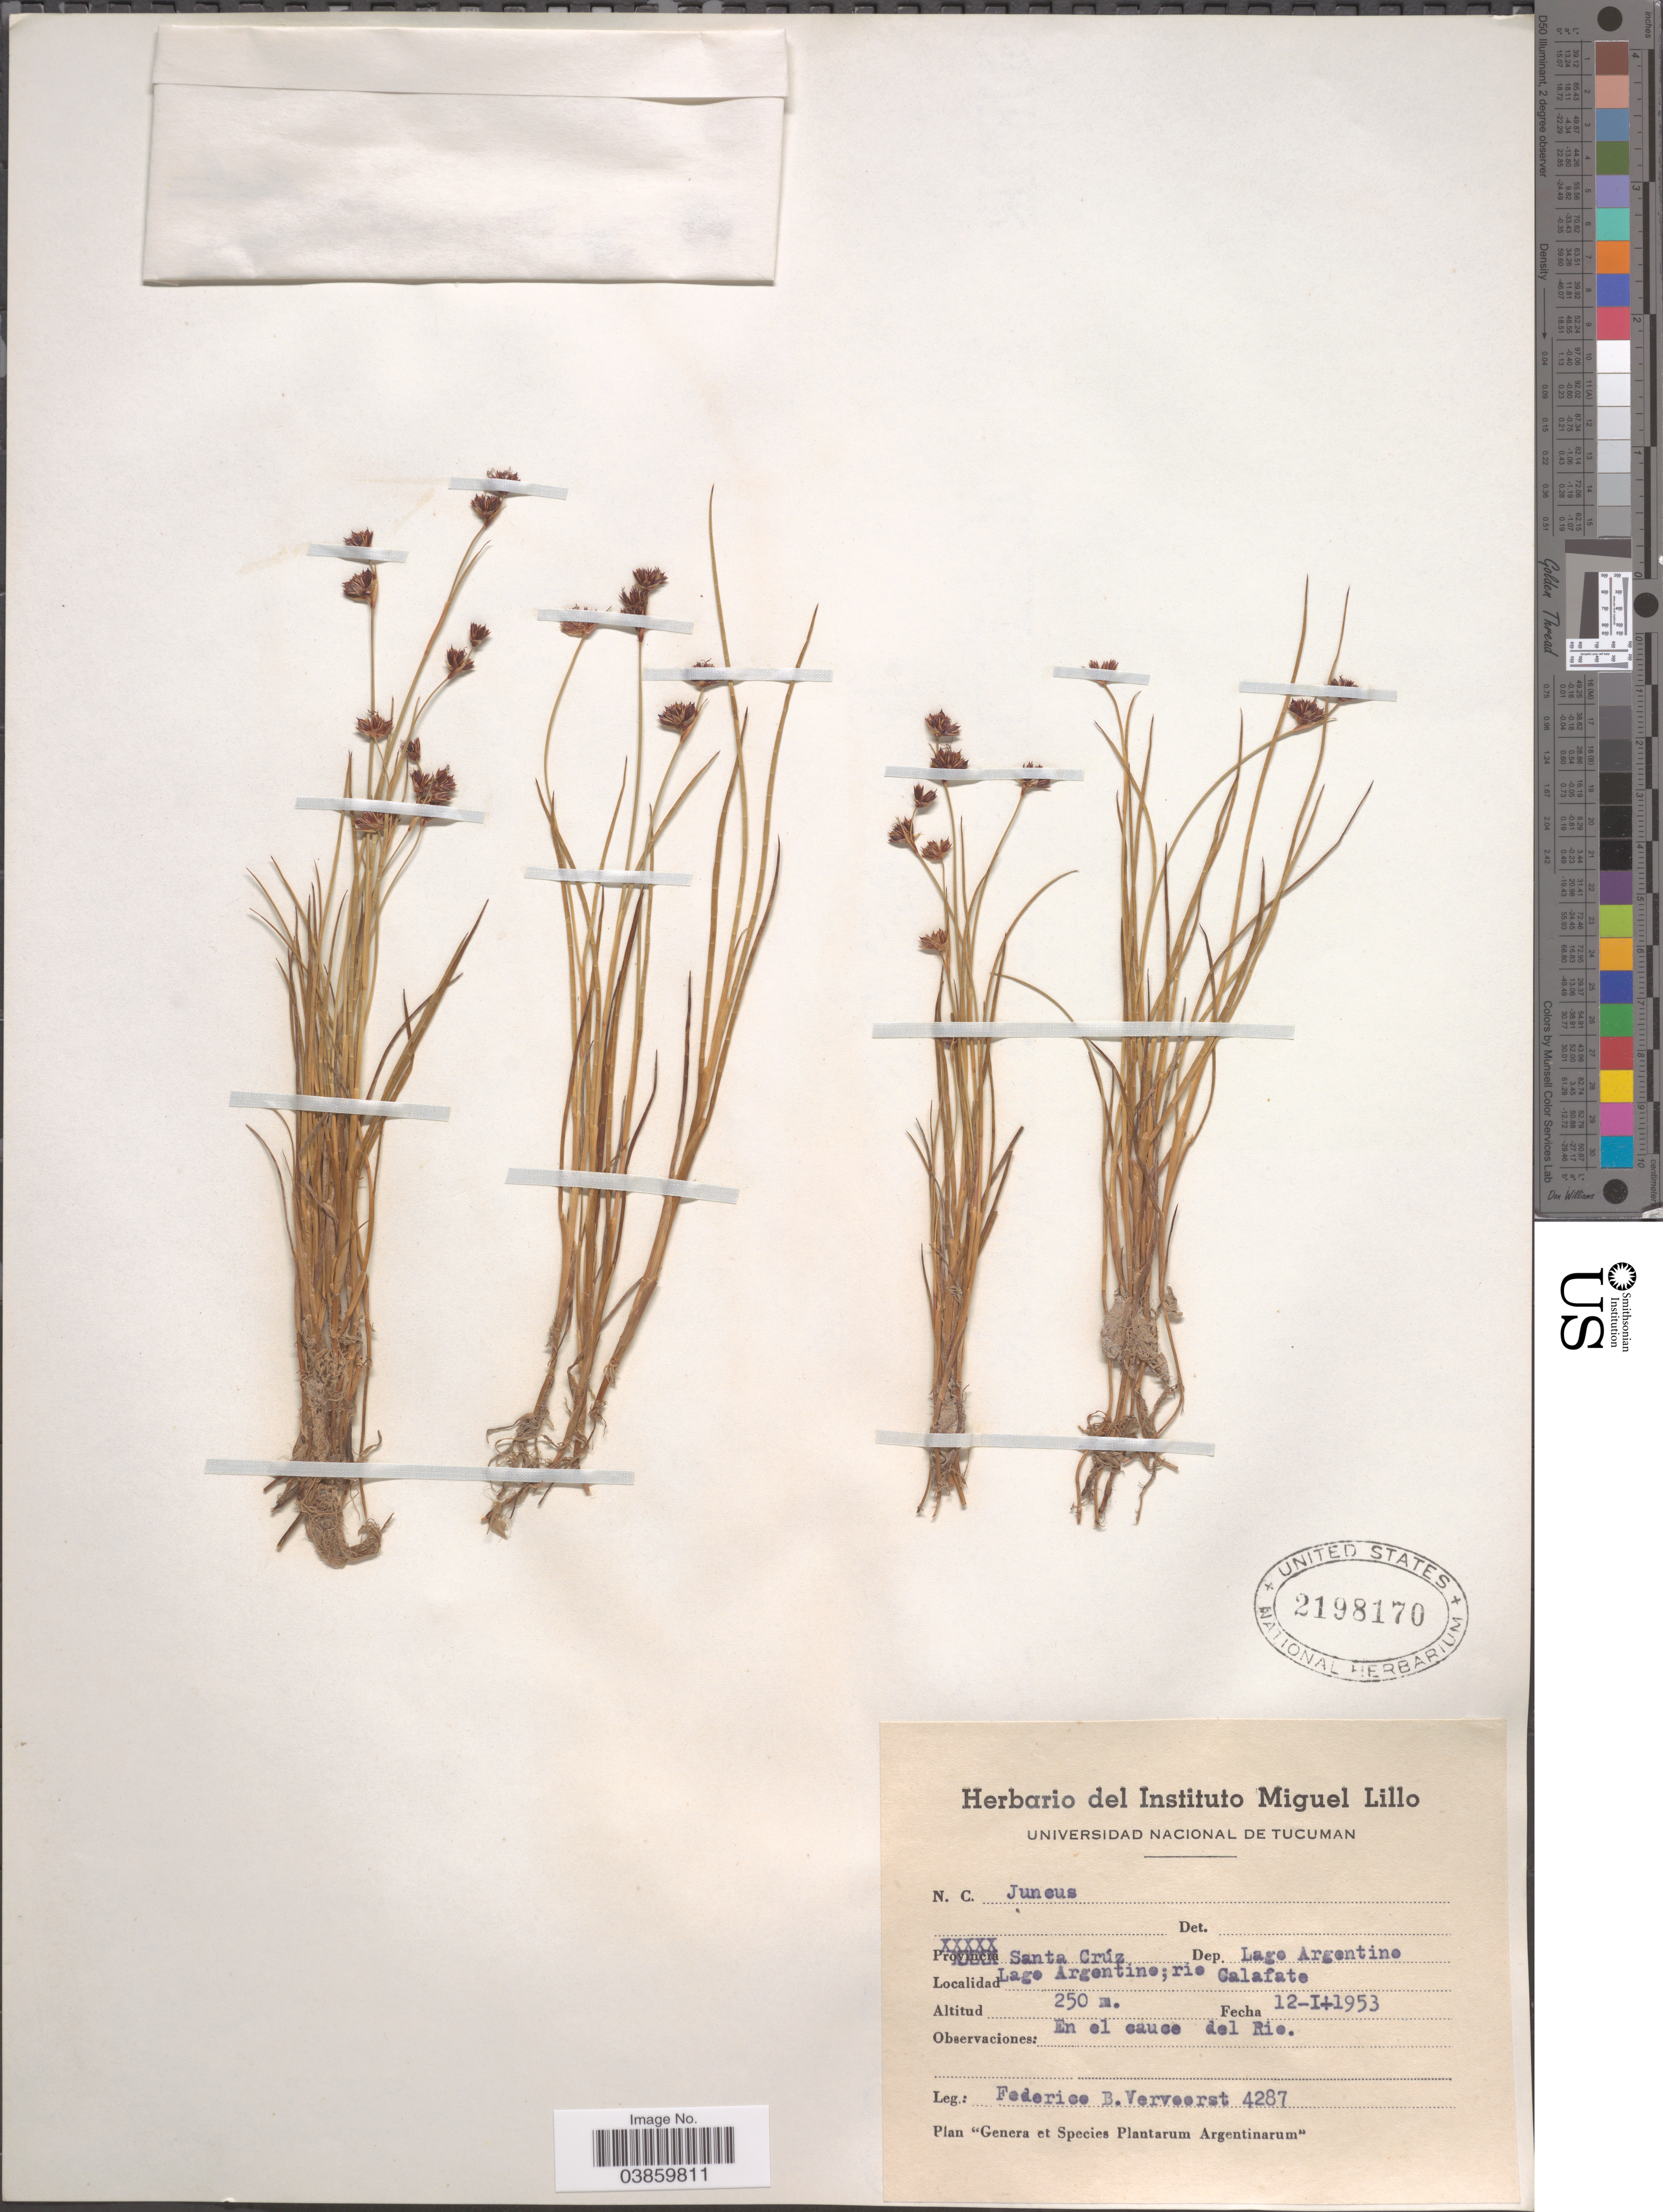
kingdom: Plantae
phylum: Tracheophyta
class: Liliopsida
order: Poales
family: Juncaceae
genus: Juncus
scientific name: Juncus sp.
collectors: F. B. Vervoorst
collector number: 4287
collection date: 1953-01-12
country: Argentina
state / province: Santa Cruz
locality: Santa Crúz Dep. Lago Argentine. Lago Argentine; rio Calafate. En el cauce del Rio.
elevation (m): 250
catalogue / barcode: US 2198170